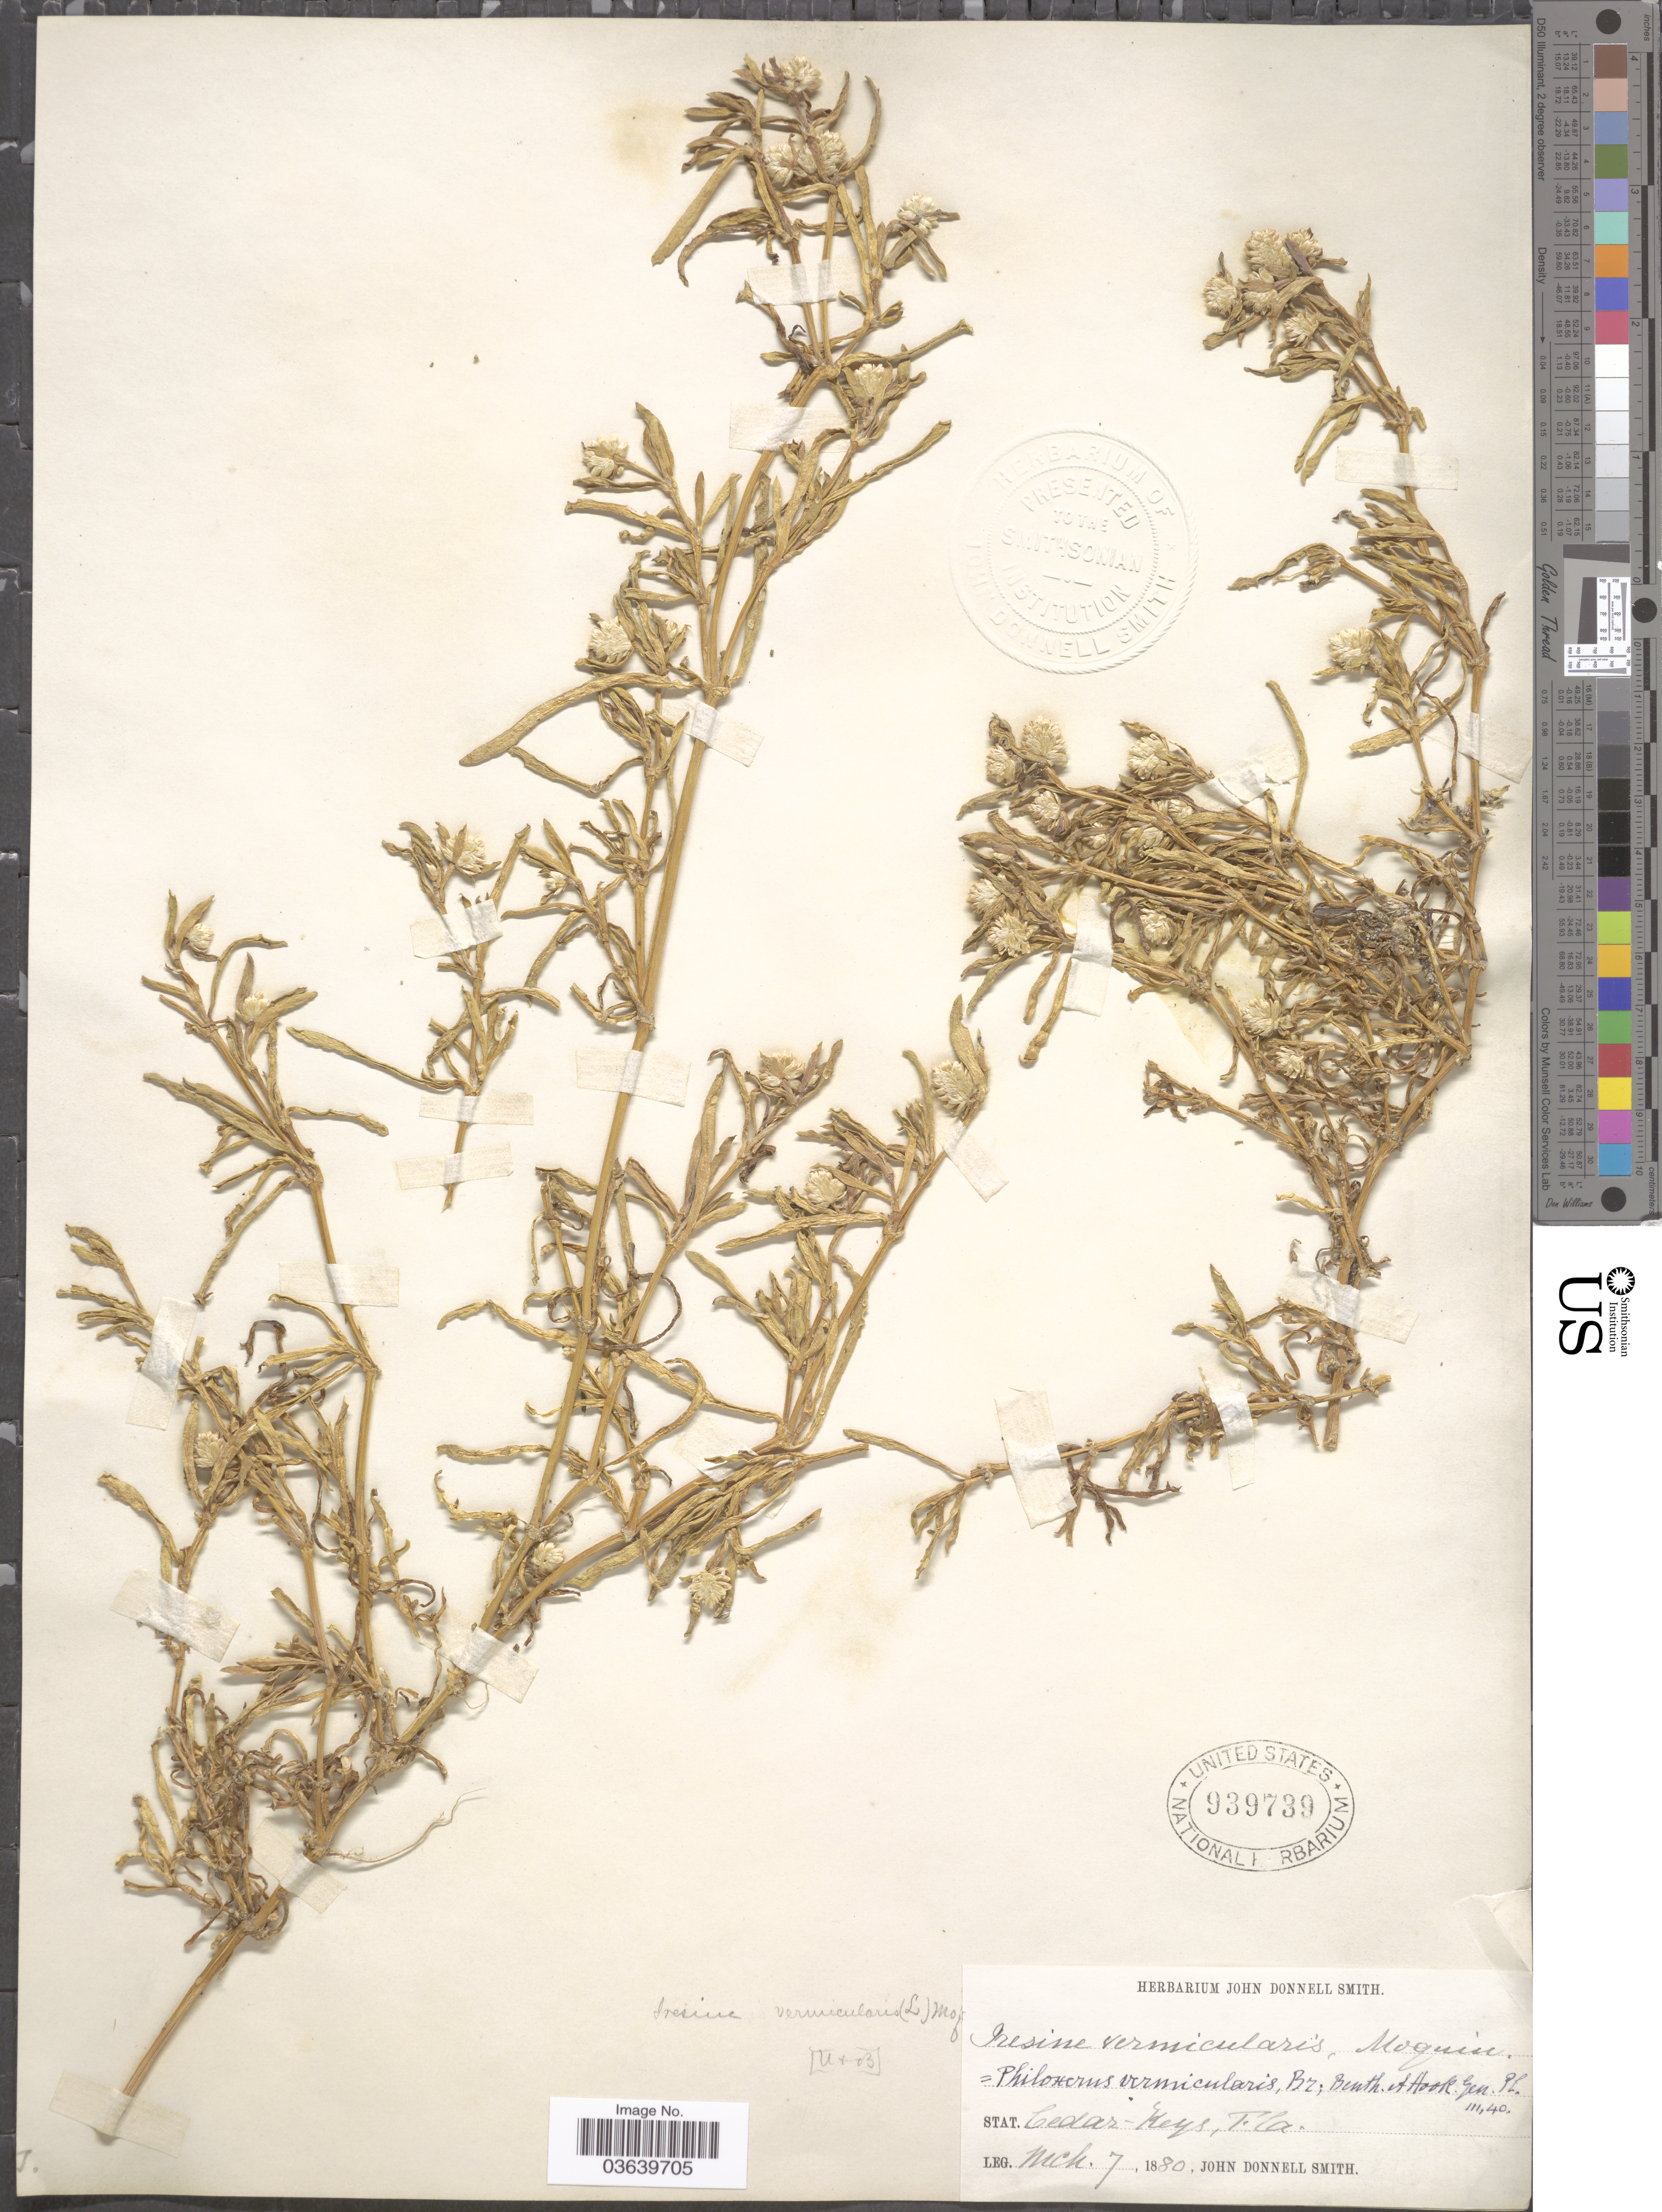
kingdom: Plantae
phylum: Tracheophyta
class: Magnoliopsida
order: Caryophyllales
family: Amaranthaceae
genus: Philoxerus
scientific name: Philoxerus vermicularis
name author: (L.) R. Br. ex Sm.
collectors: J. Donnell Smith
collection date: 1880-03-07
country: United States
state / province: Florida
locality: Stat. Cedar-Keys.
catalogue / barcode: US 939739